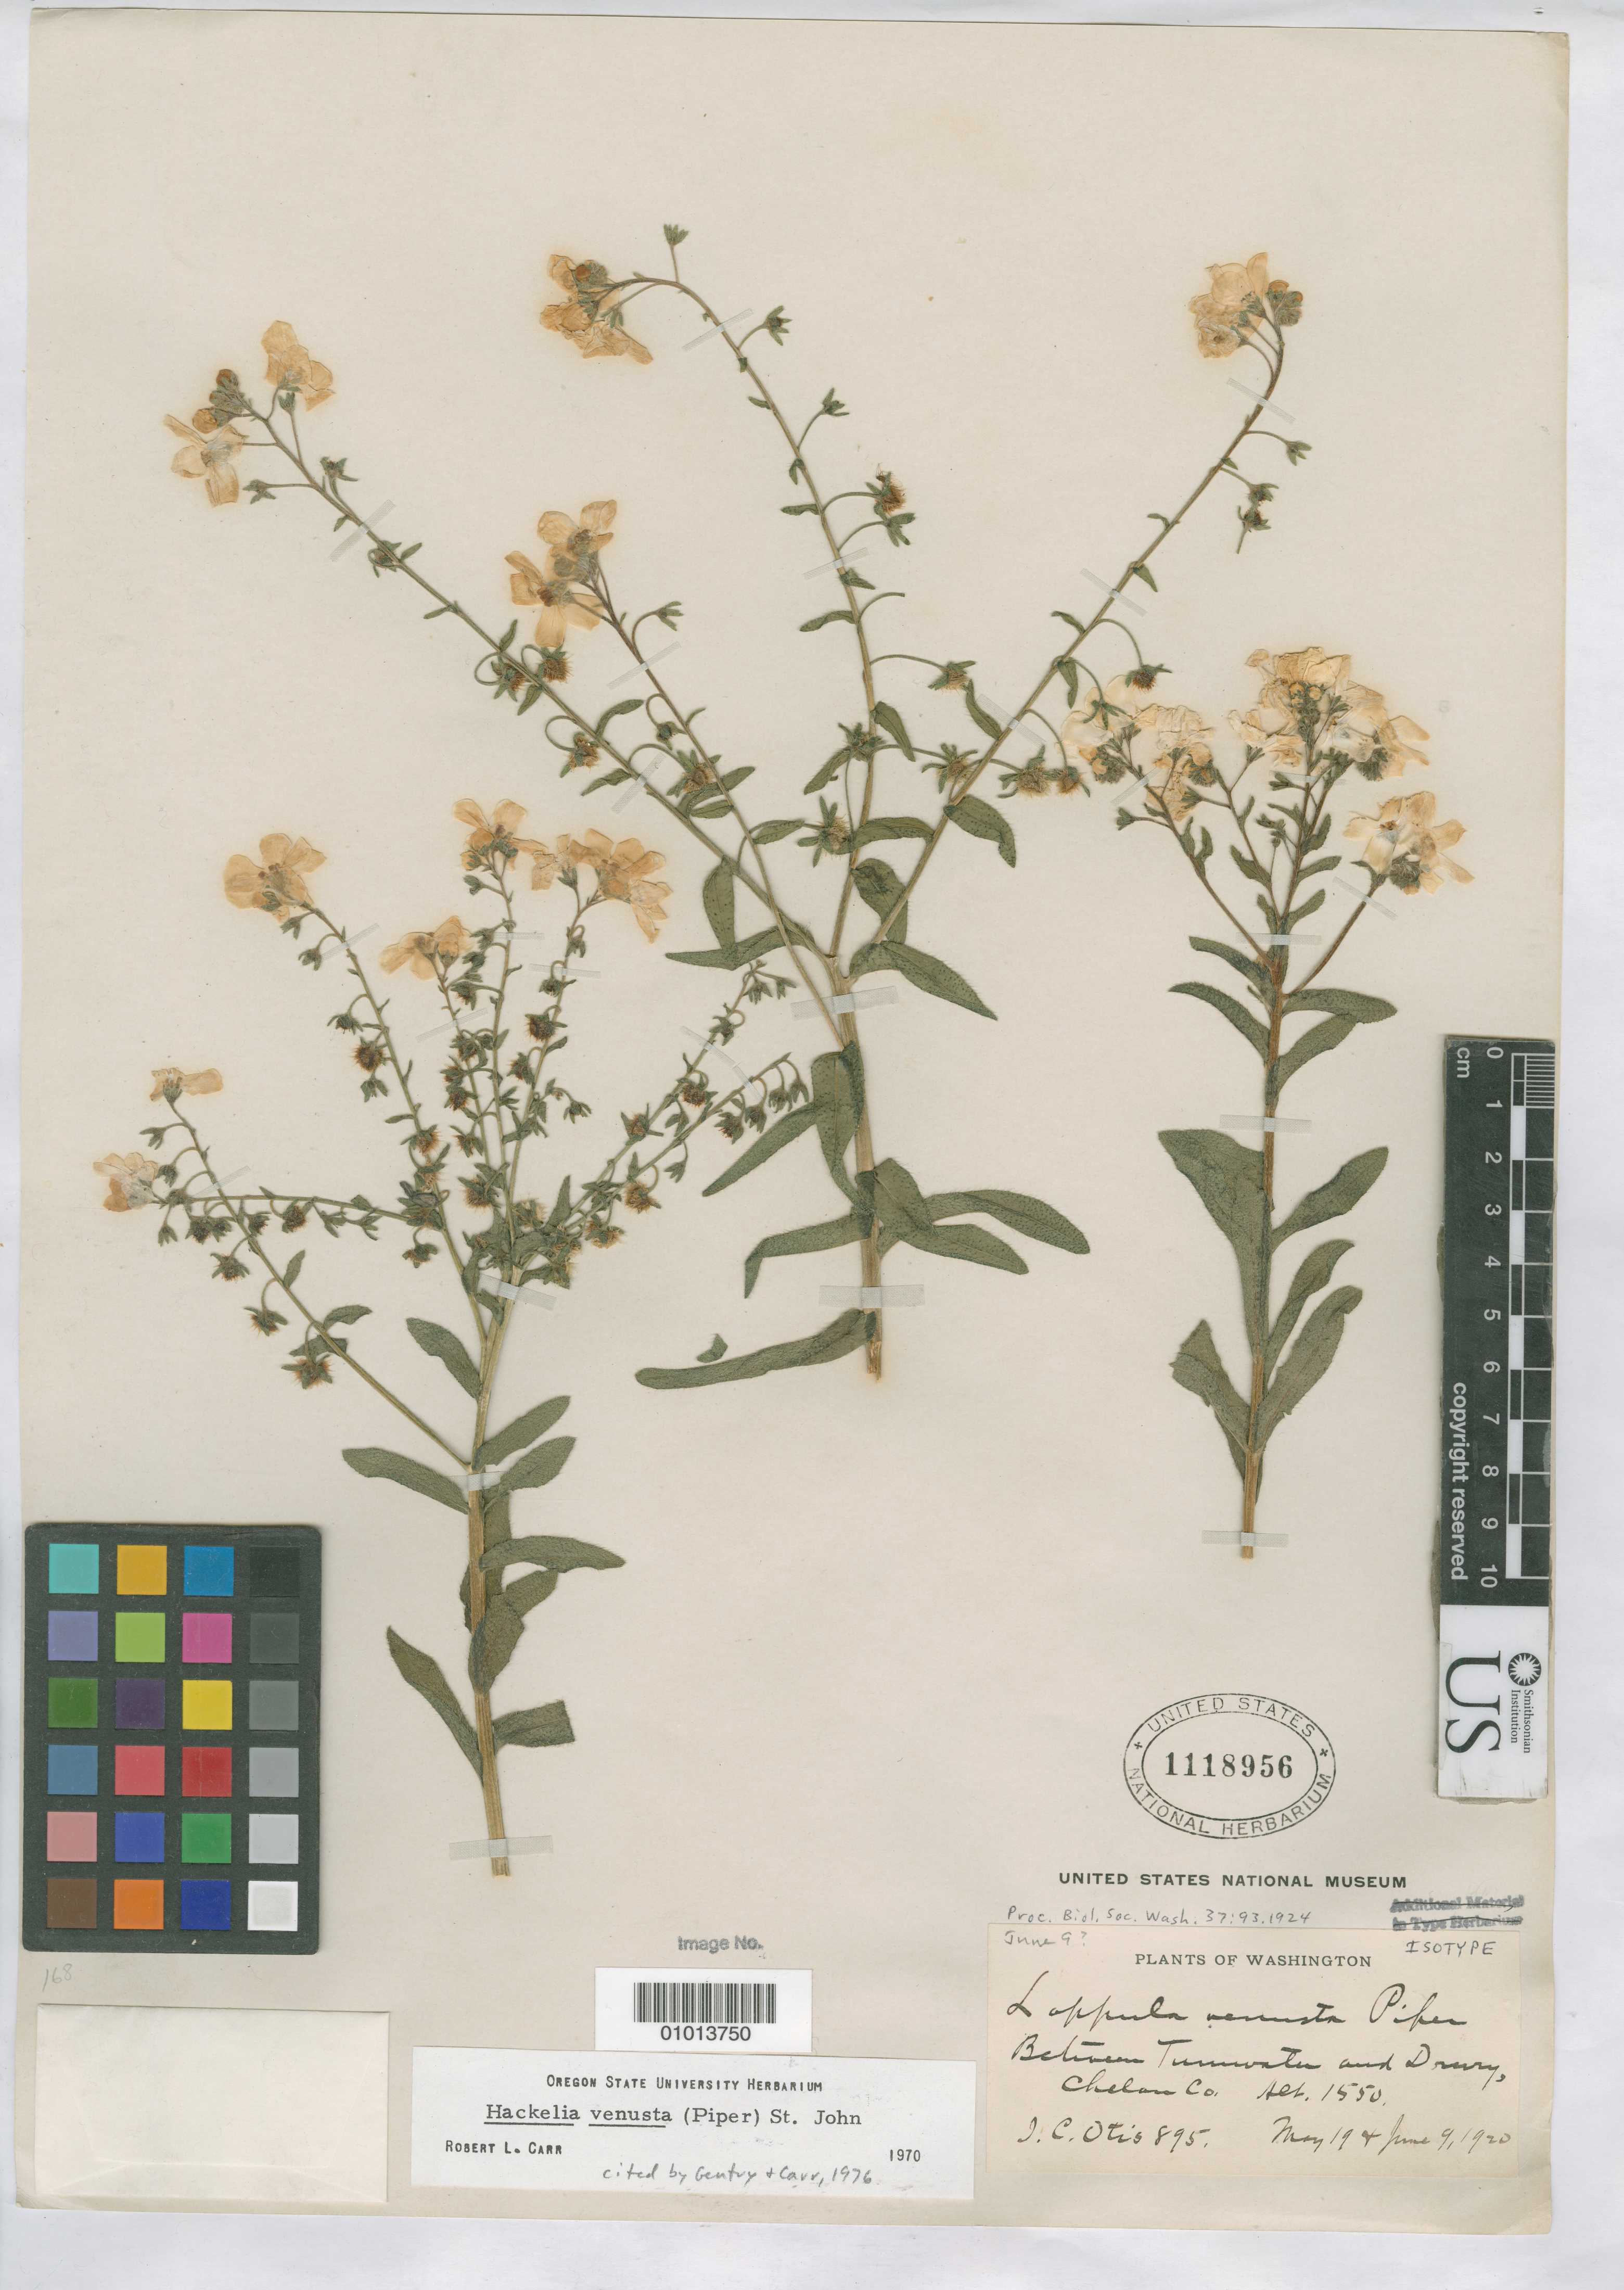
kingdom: Plantae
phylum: Tracheophyta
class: Magnoliopsida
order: Boraginales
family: Boraginaceae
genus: Lappula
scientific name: Lappula venusta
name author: Piper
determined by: Carr, R. L.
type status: Type Collection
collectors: I. Otis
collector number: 895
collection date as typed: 19 May 1920 and 09 Jun 1920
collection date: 1920-05-19,1920-06-09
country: United States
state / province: Washington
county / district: Chelan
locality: Between Tumwater and Drury.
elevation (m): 472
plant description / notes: USNH 1089215 annotated as "Type" by Piper and mounted with single collection, but labels on all duplicates indicate 2 collection dates (May 19 and June 9); =syntypes?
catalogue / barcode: US 1118956